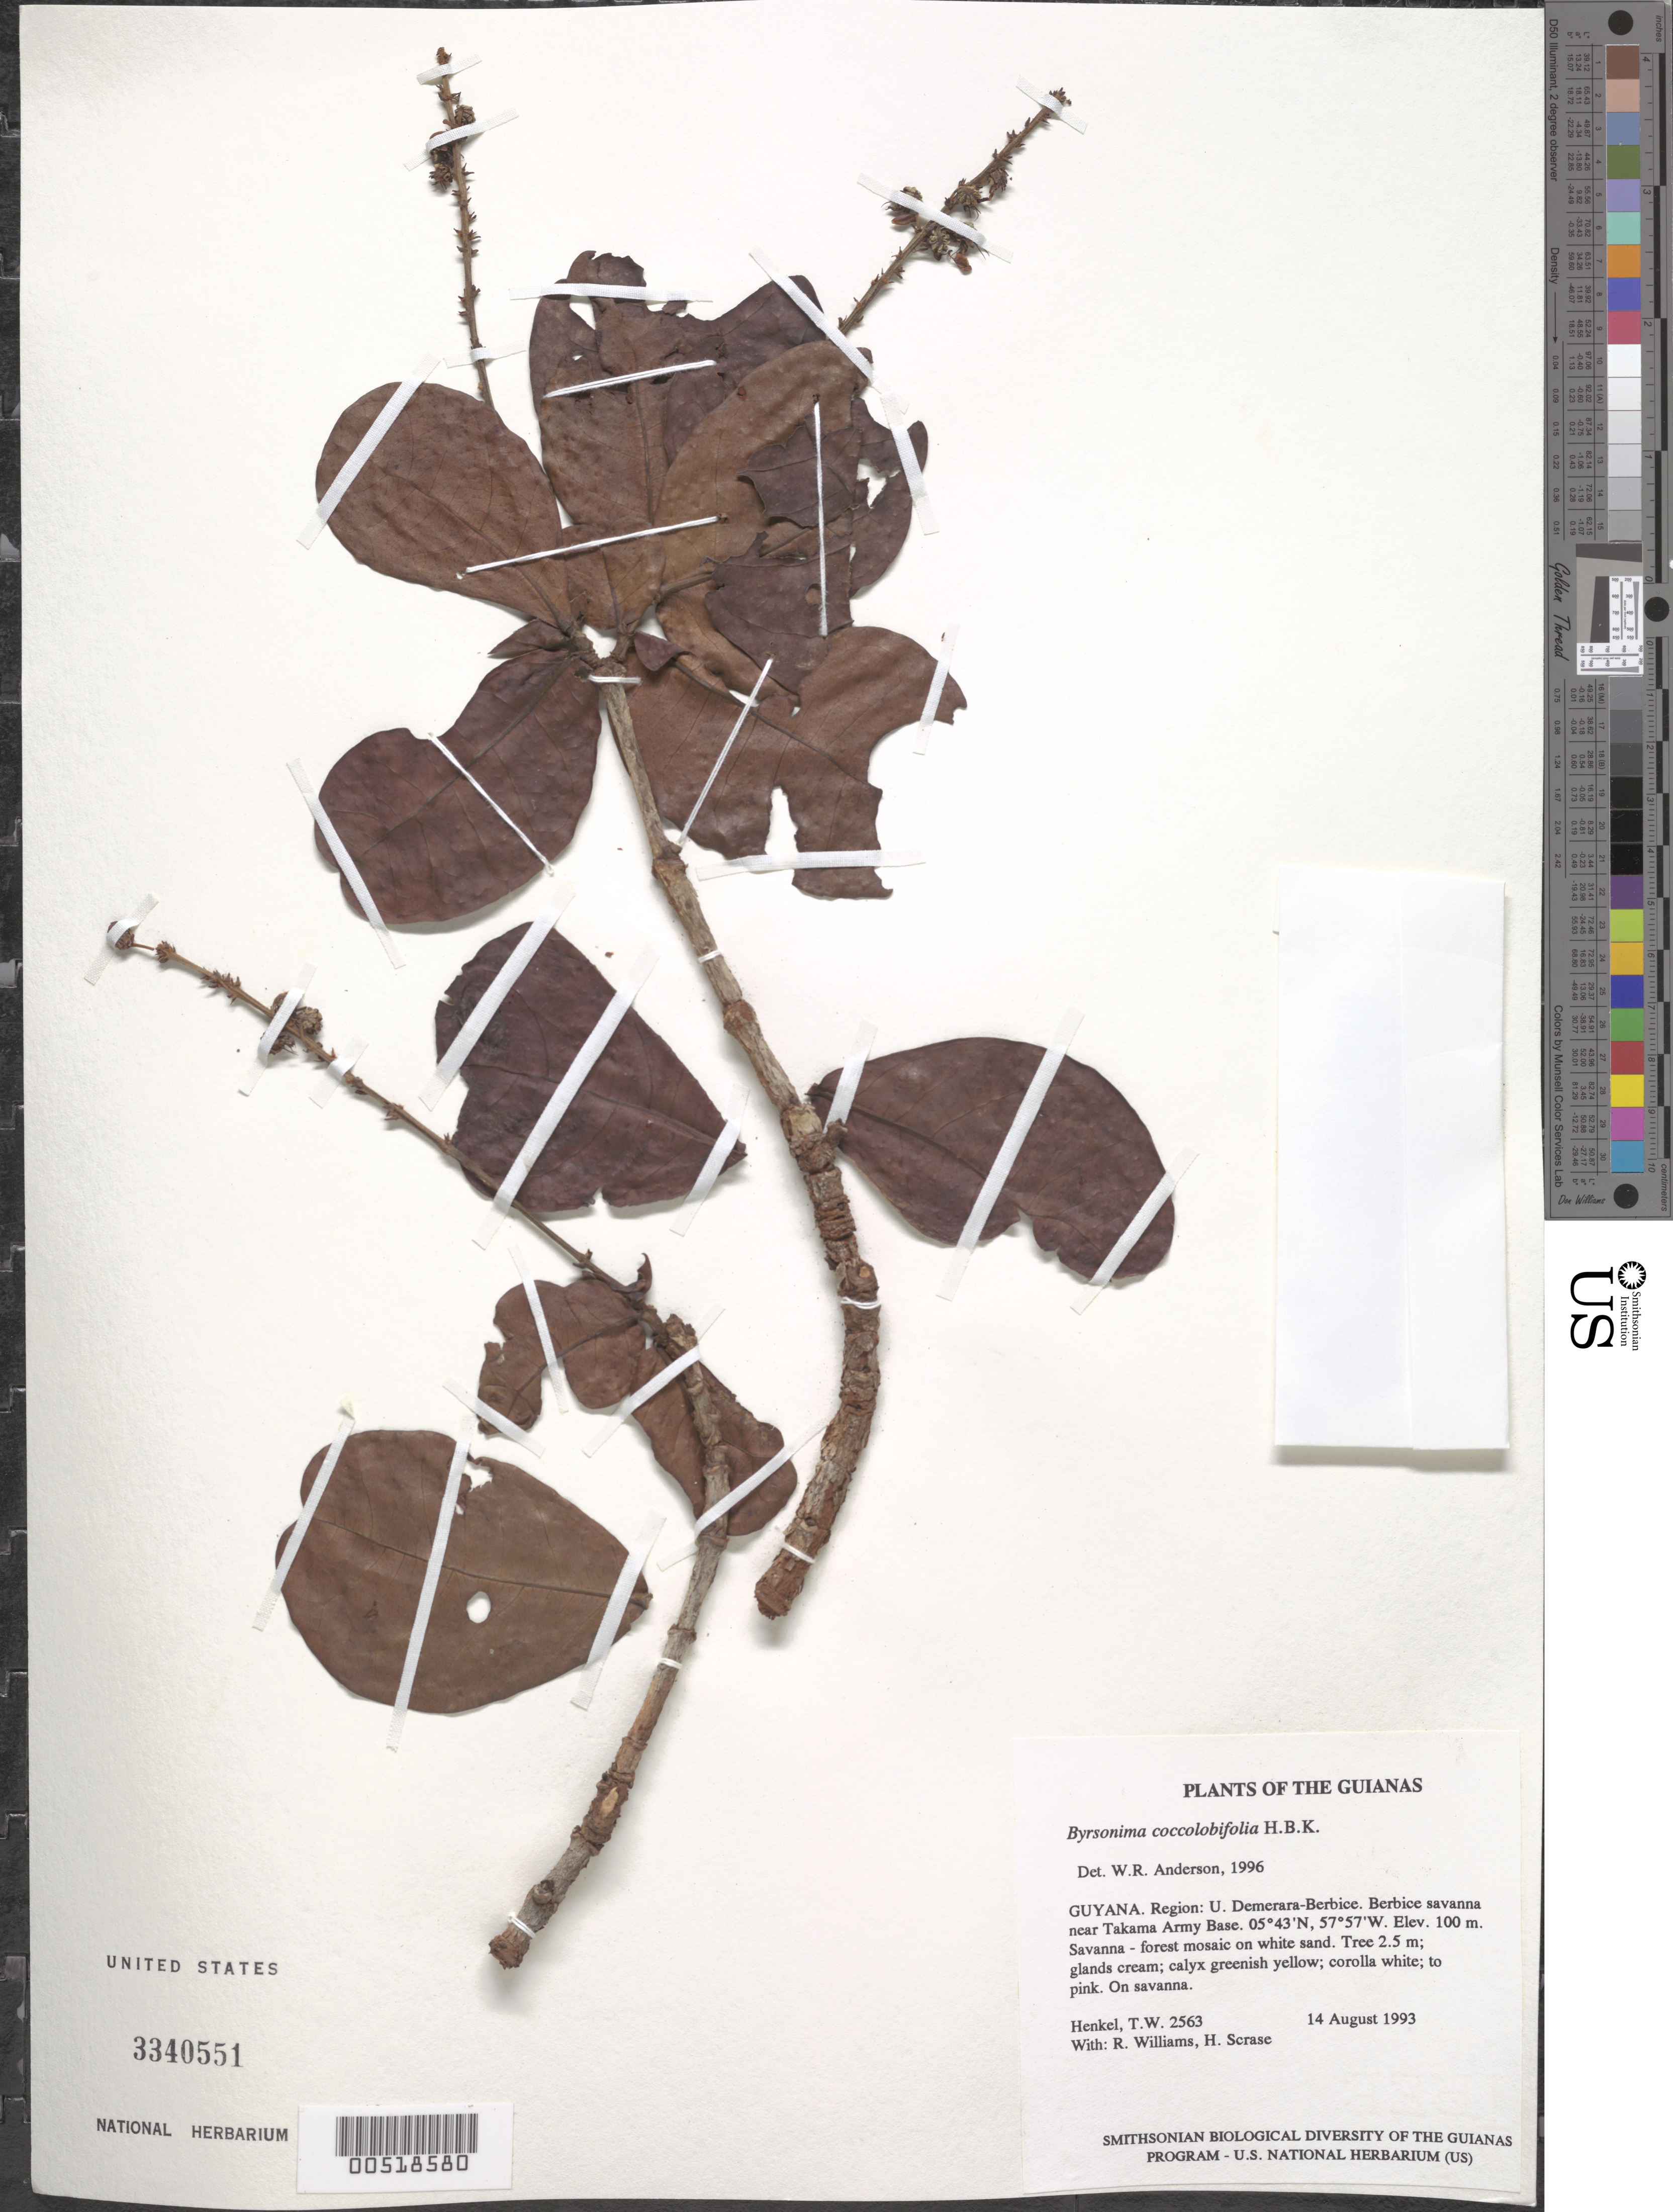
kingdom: Plantae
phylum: Tracheophyta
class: Magnoliopsida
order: Malpighiales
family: Malpighiaceae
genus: Byrsonima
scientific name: Byrsonima coccolobifolia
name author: Kunth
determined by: Anderson, W. R., (MICH), University of Michigan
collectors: T. Henkel, R. Williams & H. Scrase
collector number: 2563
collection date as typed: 14 August 1993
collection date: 1993-08-14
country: Guyana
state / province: U. Demerara-Berbice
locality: Berbice savanna near Takama Army Base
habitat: Savanna - forest mosaic on white sand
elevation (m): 100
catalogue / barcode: US 3340551